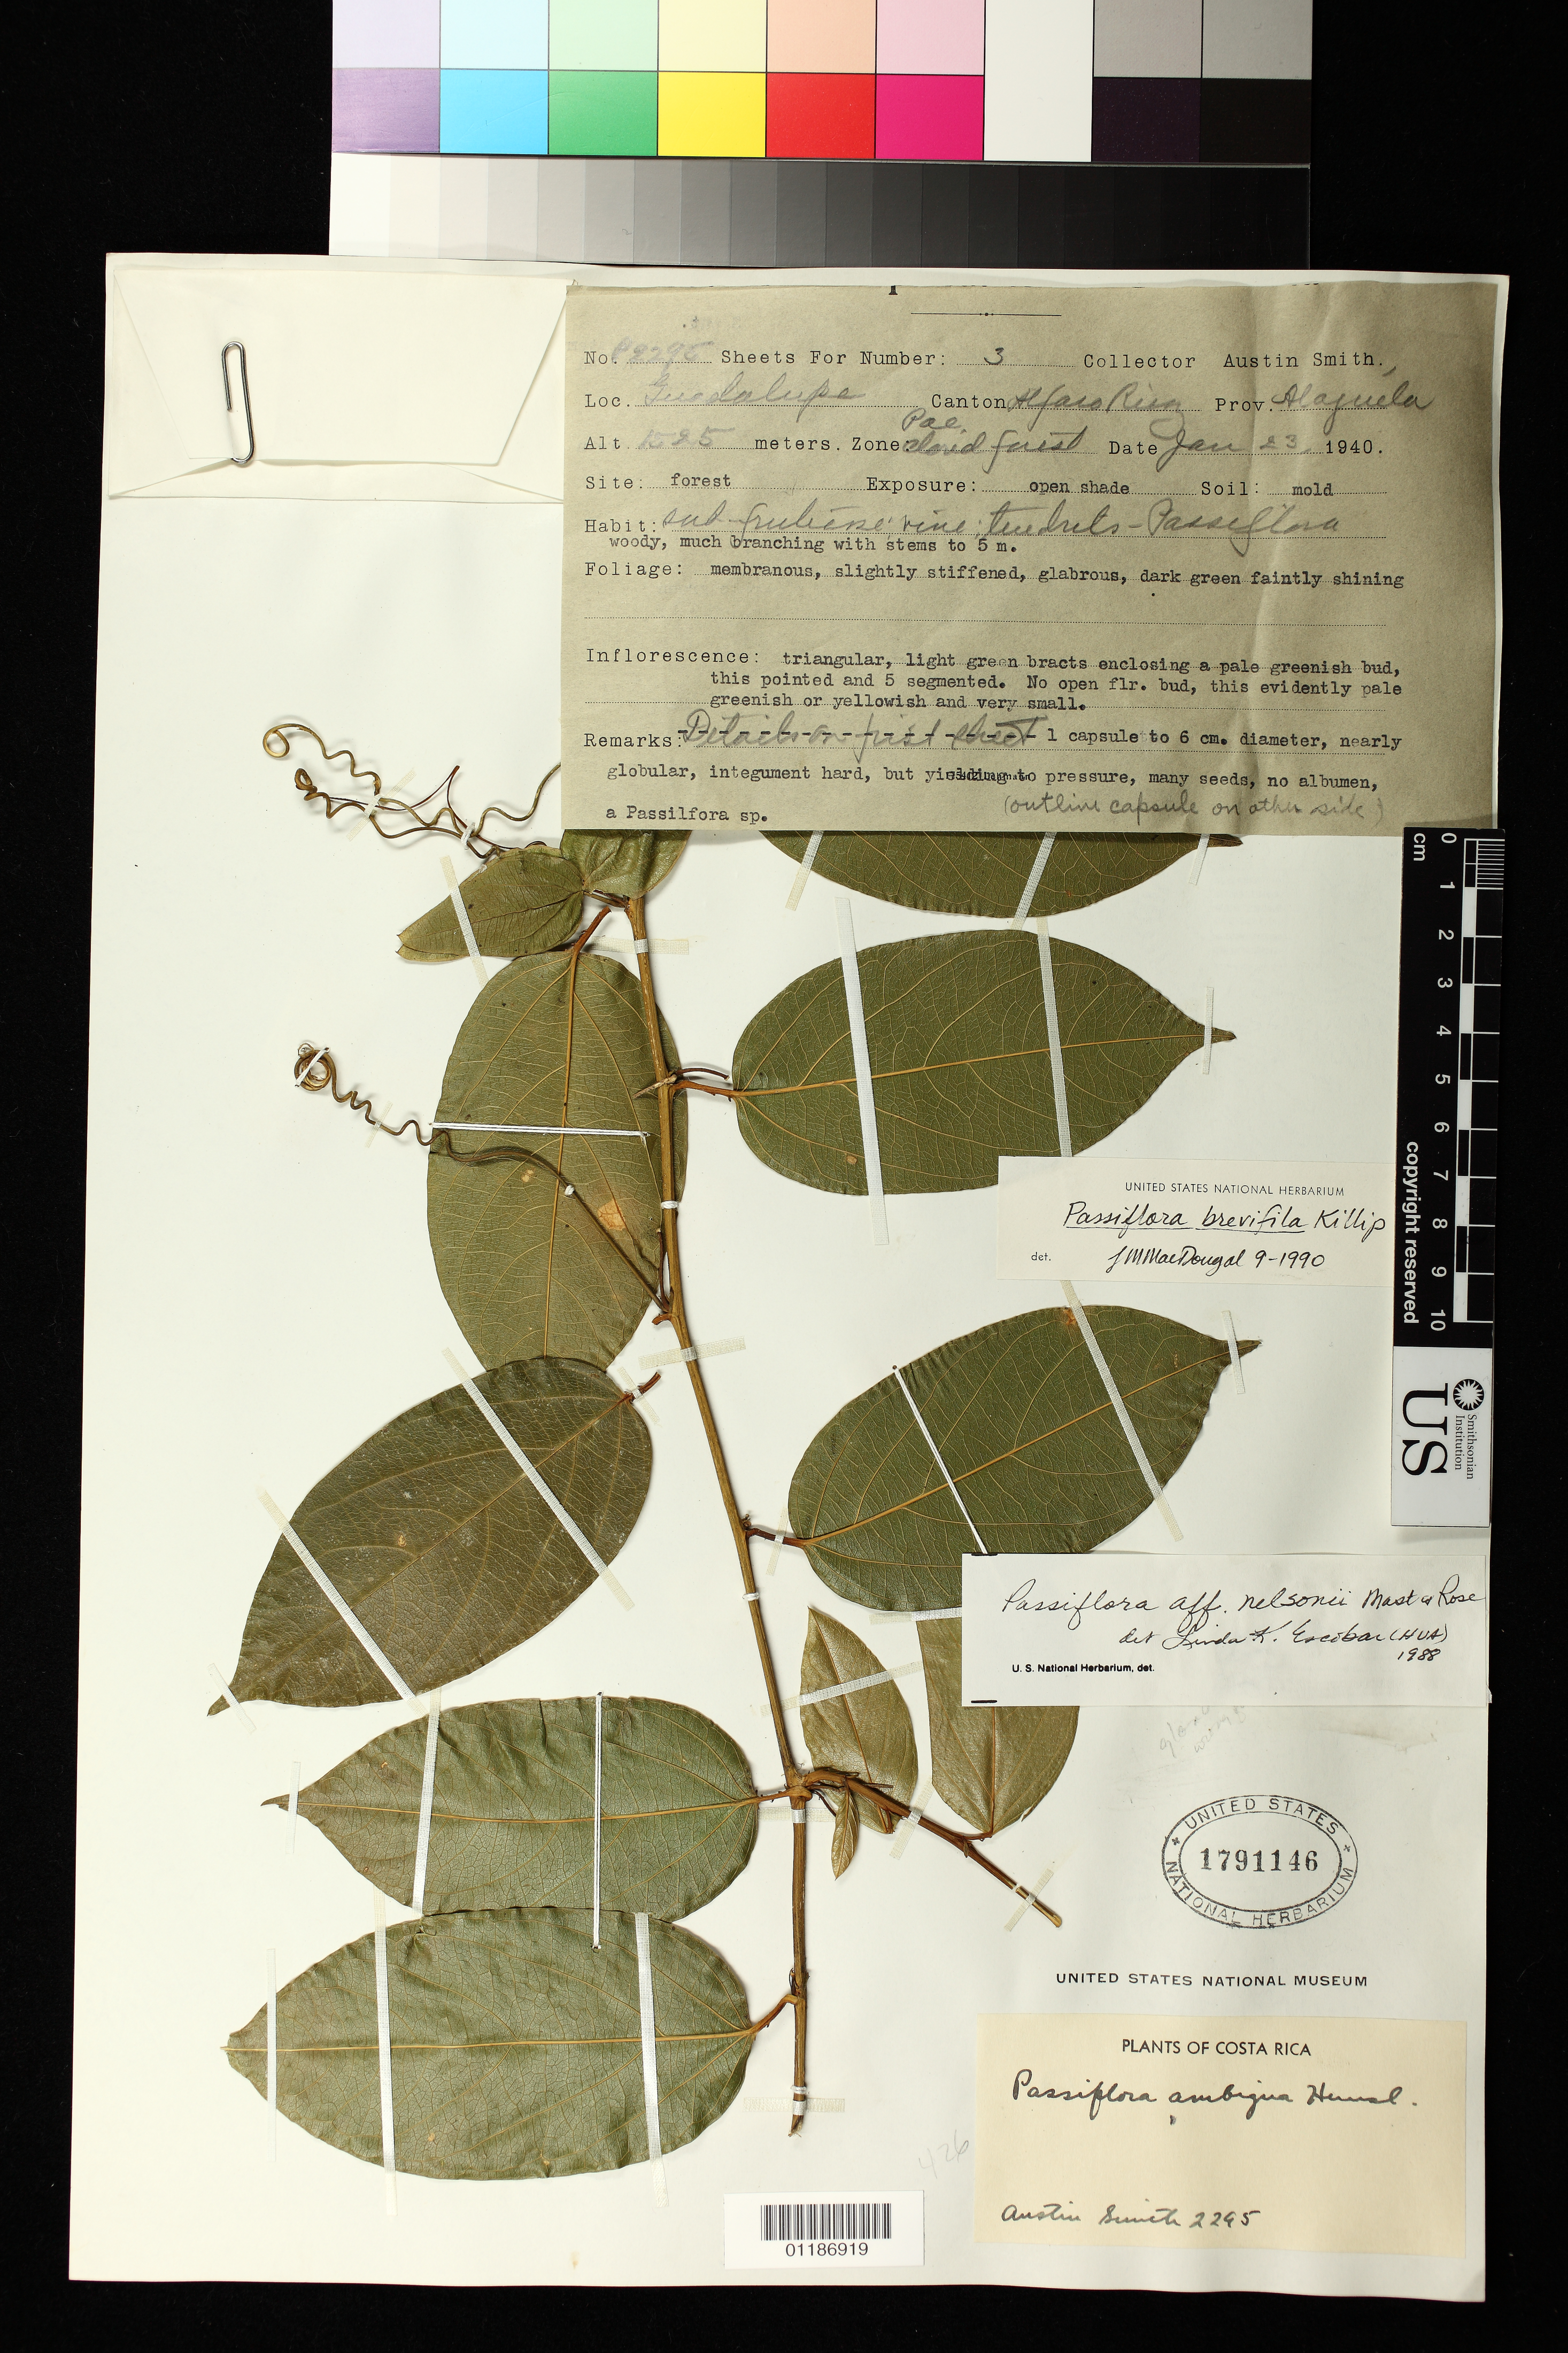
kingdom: Plantae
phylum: Tracheophyta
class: Magnoliopsida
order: Malpighiales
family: Passifloraceae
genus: Passiflora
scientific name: Passiflora brevifila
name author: Killip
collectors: Aust P. Smith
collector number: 2295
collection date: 1940-01-23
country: Costa Rica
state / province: Alajuela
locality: Guadalupe, Alfaro Ruiz [Canton de Alfaro Ruiz]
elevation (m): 1525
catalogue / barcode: US 1791146